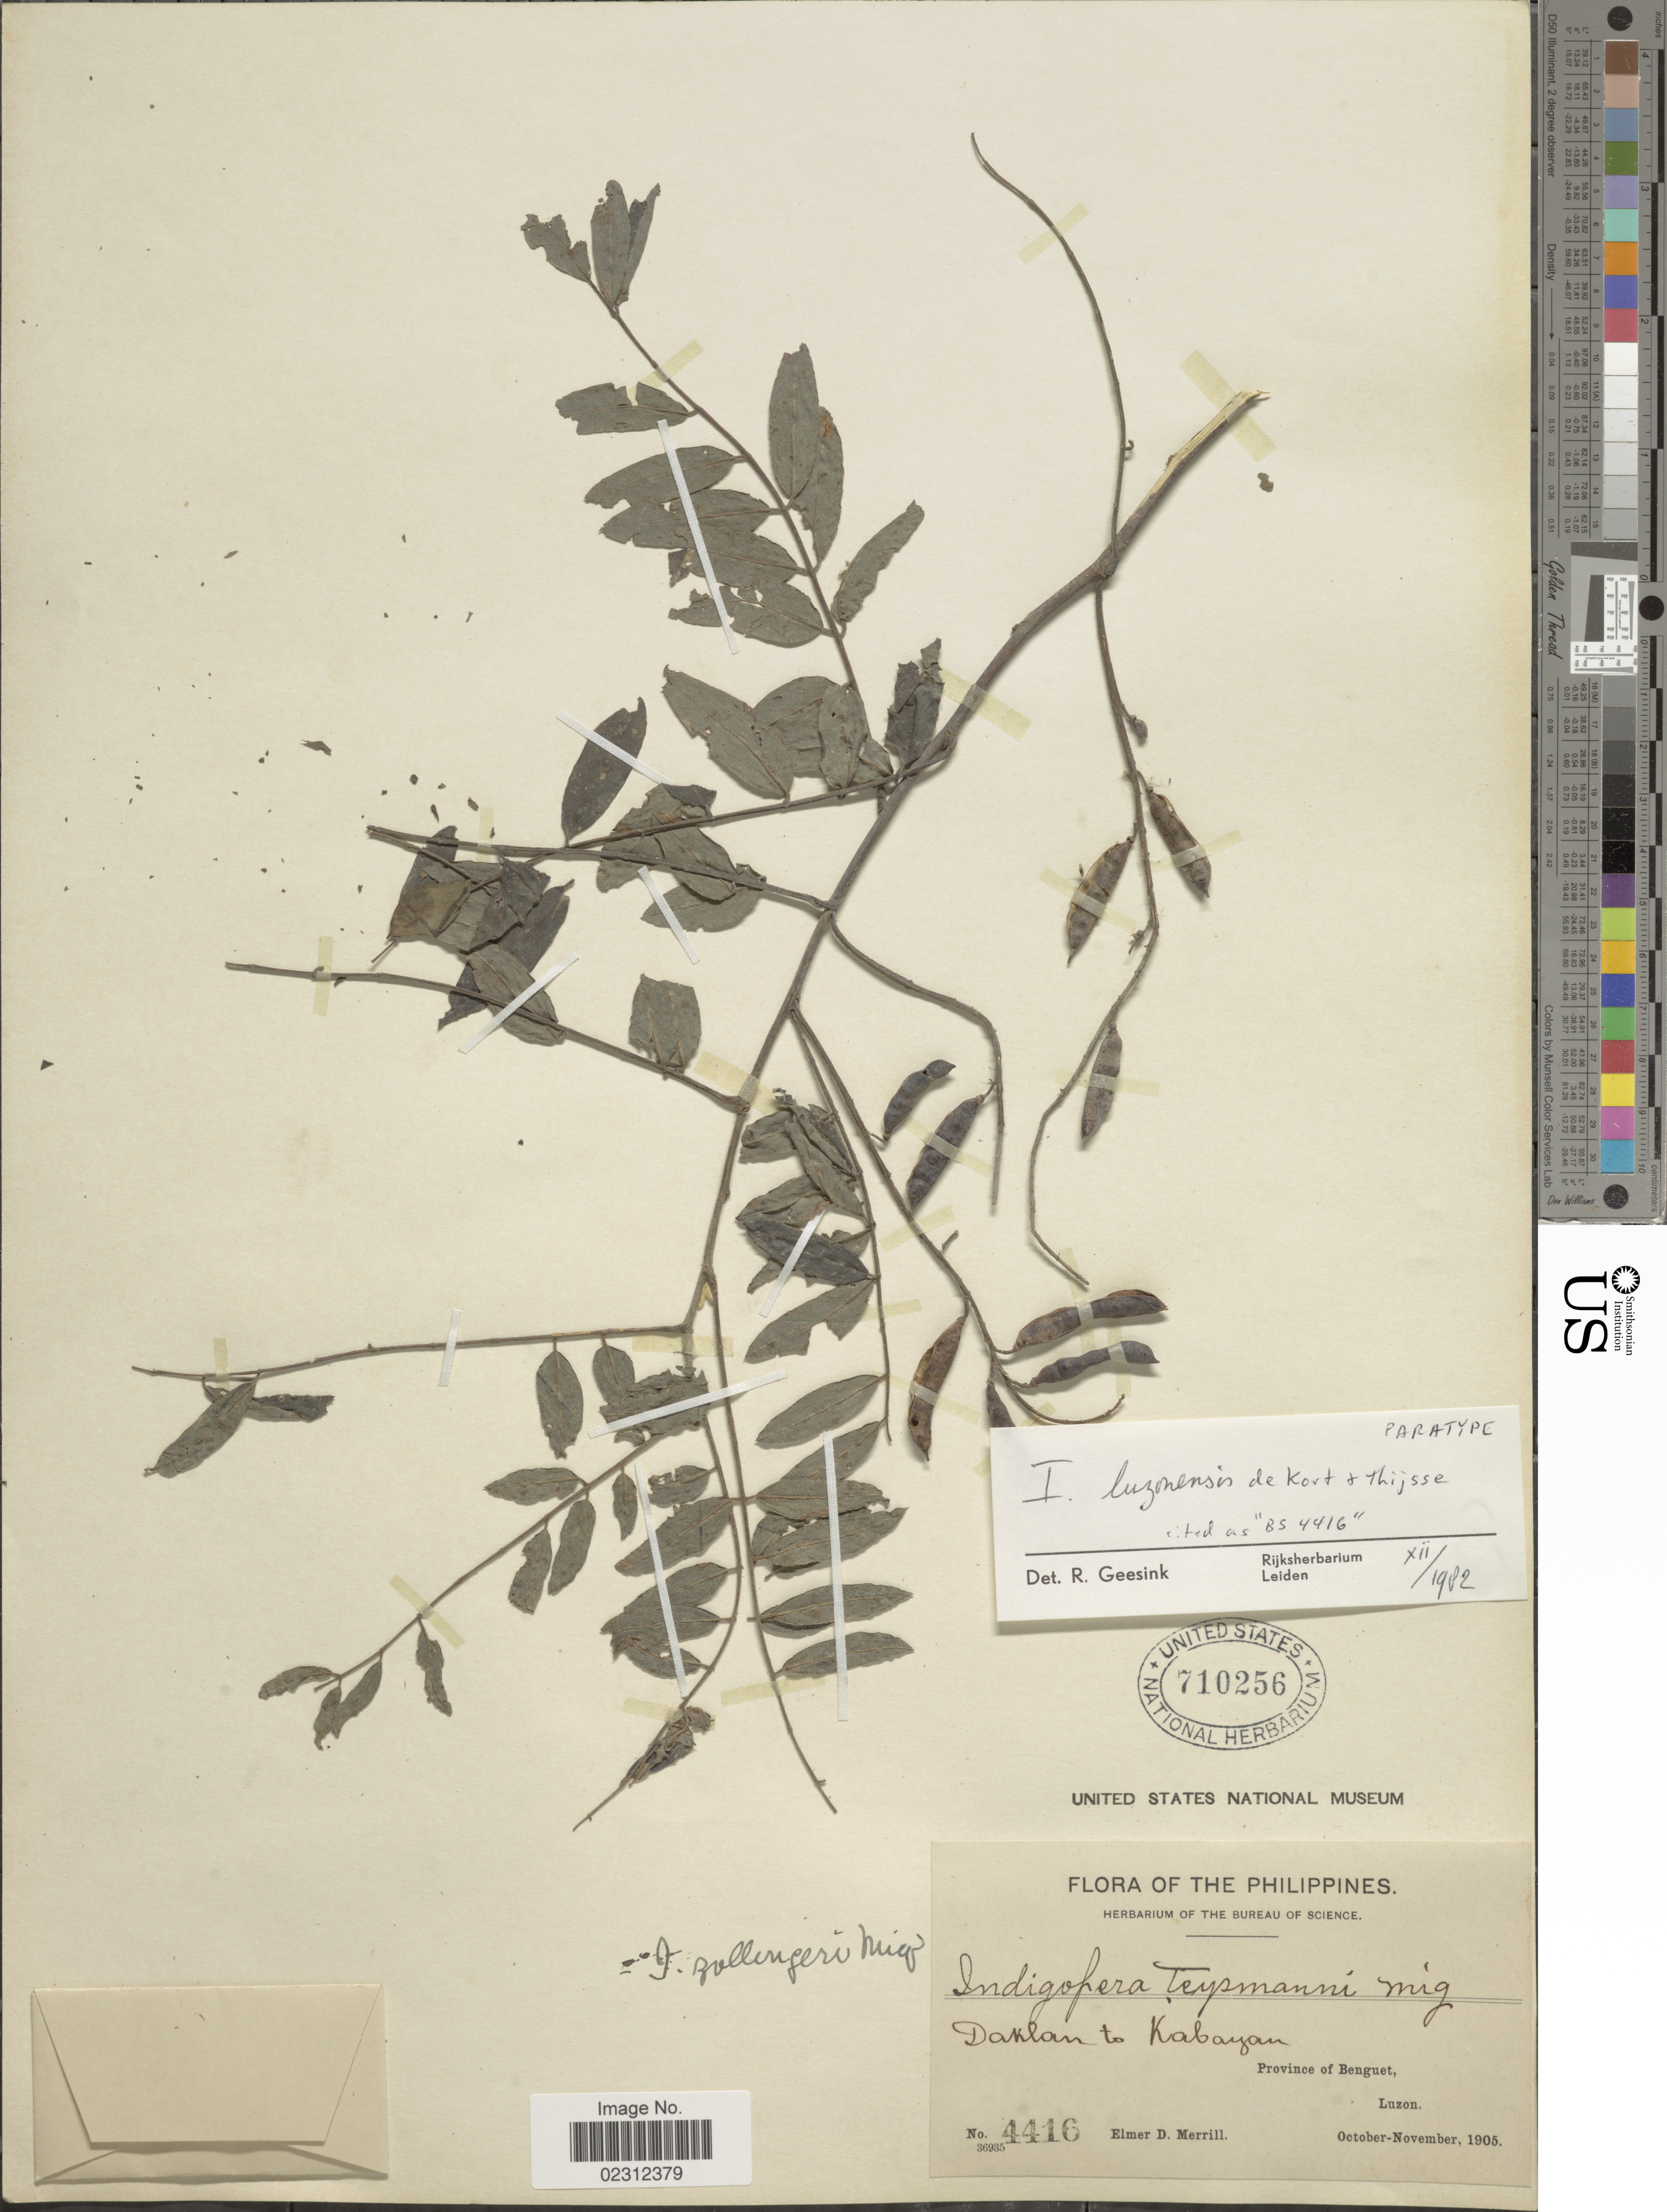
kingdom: Plantae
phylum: Tracheophyta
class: Magnoliopsida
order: Fabales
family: Fabaceae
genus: Indigofera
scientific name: Indigofera luzonensis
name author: de Korte & Thijsse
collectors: E. D. Merrill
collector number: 4416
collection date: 1905-10/1905-11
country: Philippines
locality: Daklan to Kabayan, Province of Benguet, Luzon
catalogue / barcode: US 710256